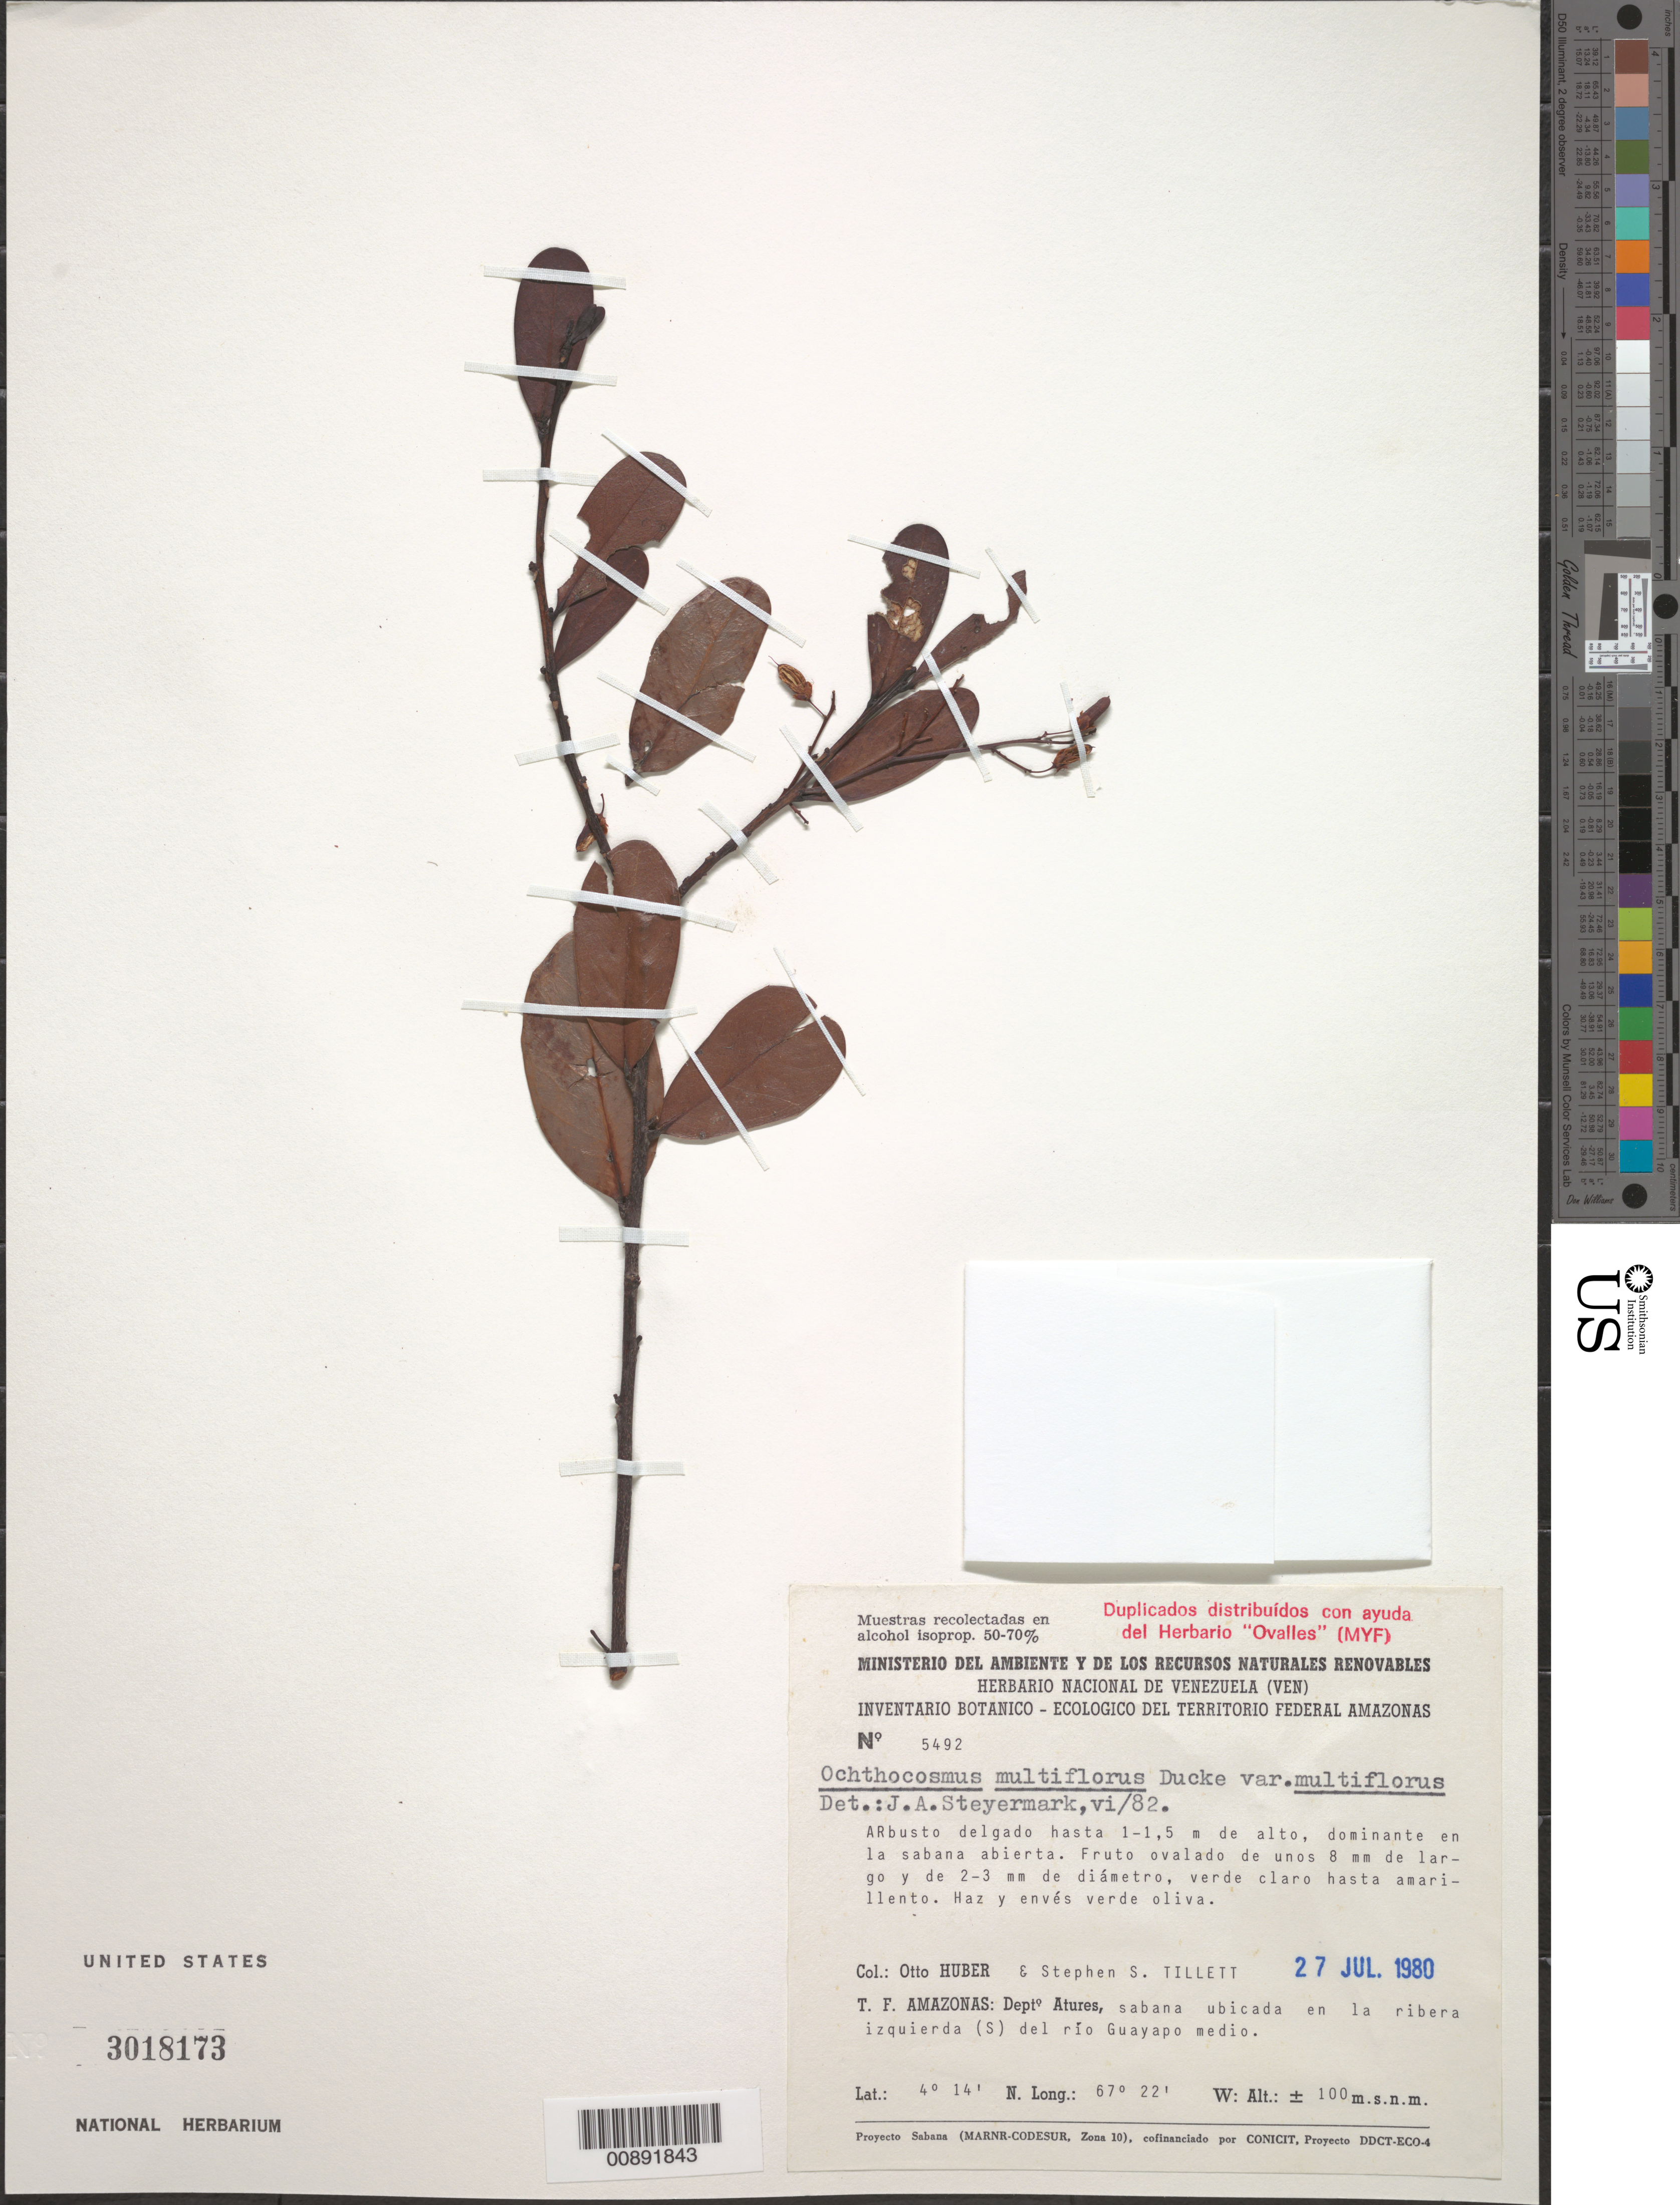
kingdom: Plantae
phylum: Tracheophyta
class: Magnoliopsida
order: Malpighiales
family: Ixonanthaceae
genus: Ochthocosmus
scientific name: Ochthocosmus multiflorus var. multiflorus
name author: Ducke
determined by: Steyermark, Julian A., (VEN)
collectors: O. Huber & S. S. Tillett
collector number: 5492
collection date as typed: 27-Jul-80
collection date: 1980-07-27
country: Venezuela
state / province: Amazonas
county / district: Atures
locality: Río Guayapo medio, en la ribera izquierda (S)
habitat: Sabana ubicada, sabana abierta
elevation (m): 100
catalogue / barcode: US 3018173